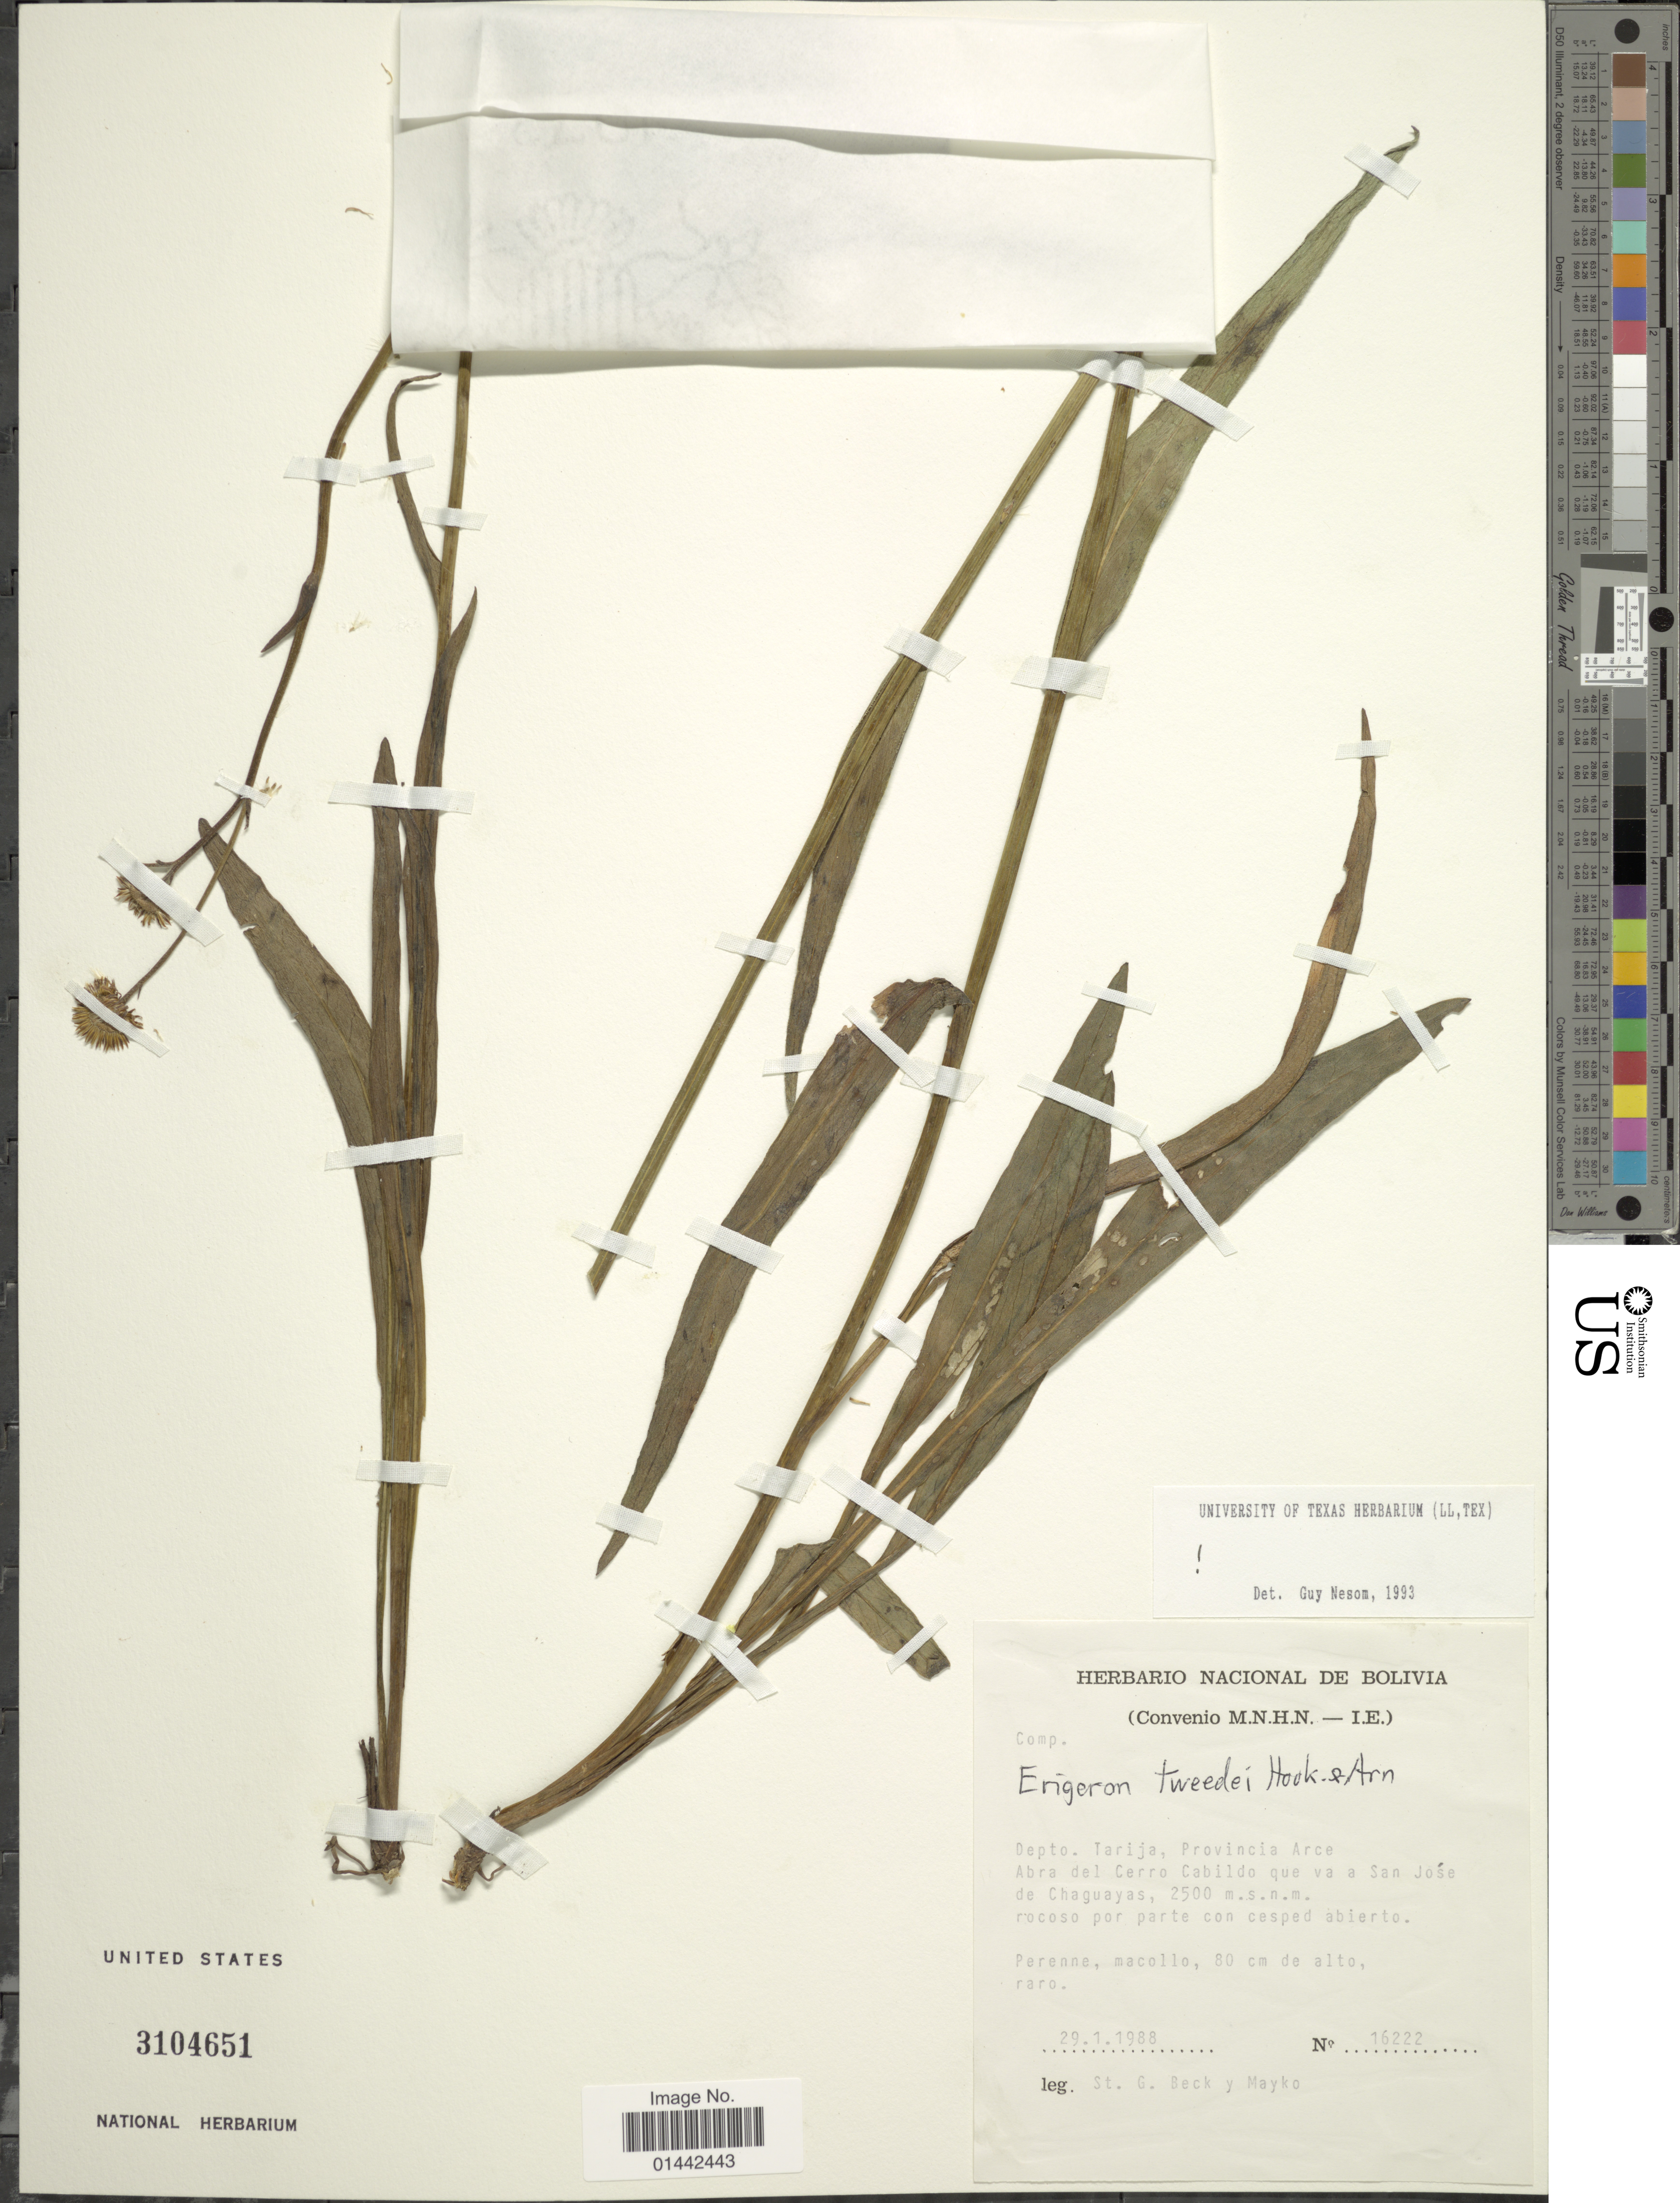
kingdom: Plantae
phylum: Tracheophyta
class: Magnoliopsida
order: Asterales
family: Asteraceae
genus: Erigeron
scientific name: Erigeron tweediei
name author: Hook. & Arn.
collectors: S. G. Beck & Mayko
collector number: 16222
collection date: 1988-01-29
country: Bolivia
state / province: Tarija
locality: Provincia Acre, Abra del Cerro Cabildo que va a San Jose de Chaguayas, rocoso por parte con cesped abierto.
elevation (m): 2500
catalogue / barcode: US 3104651